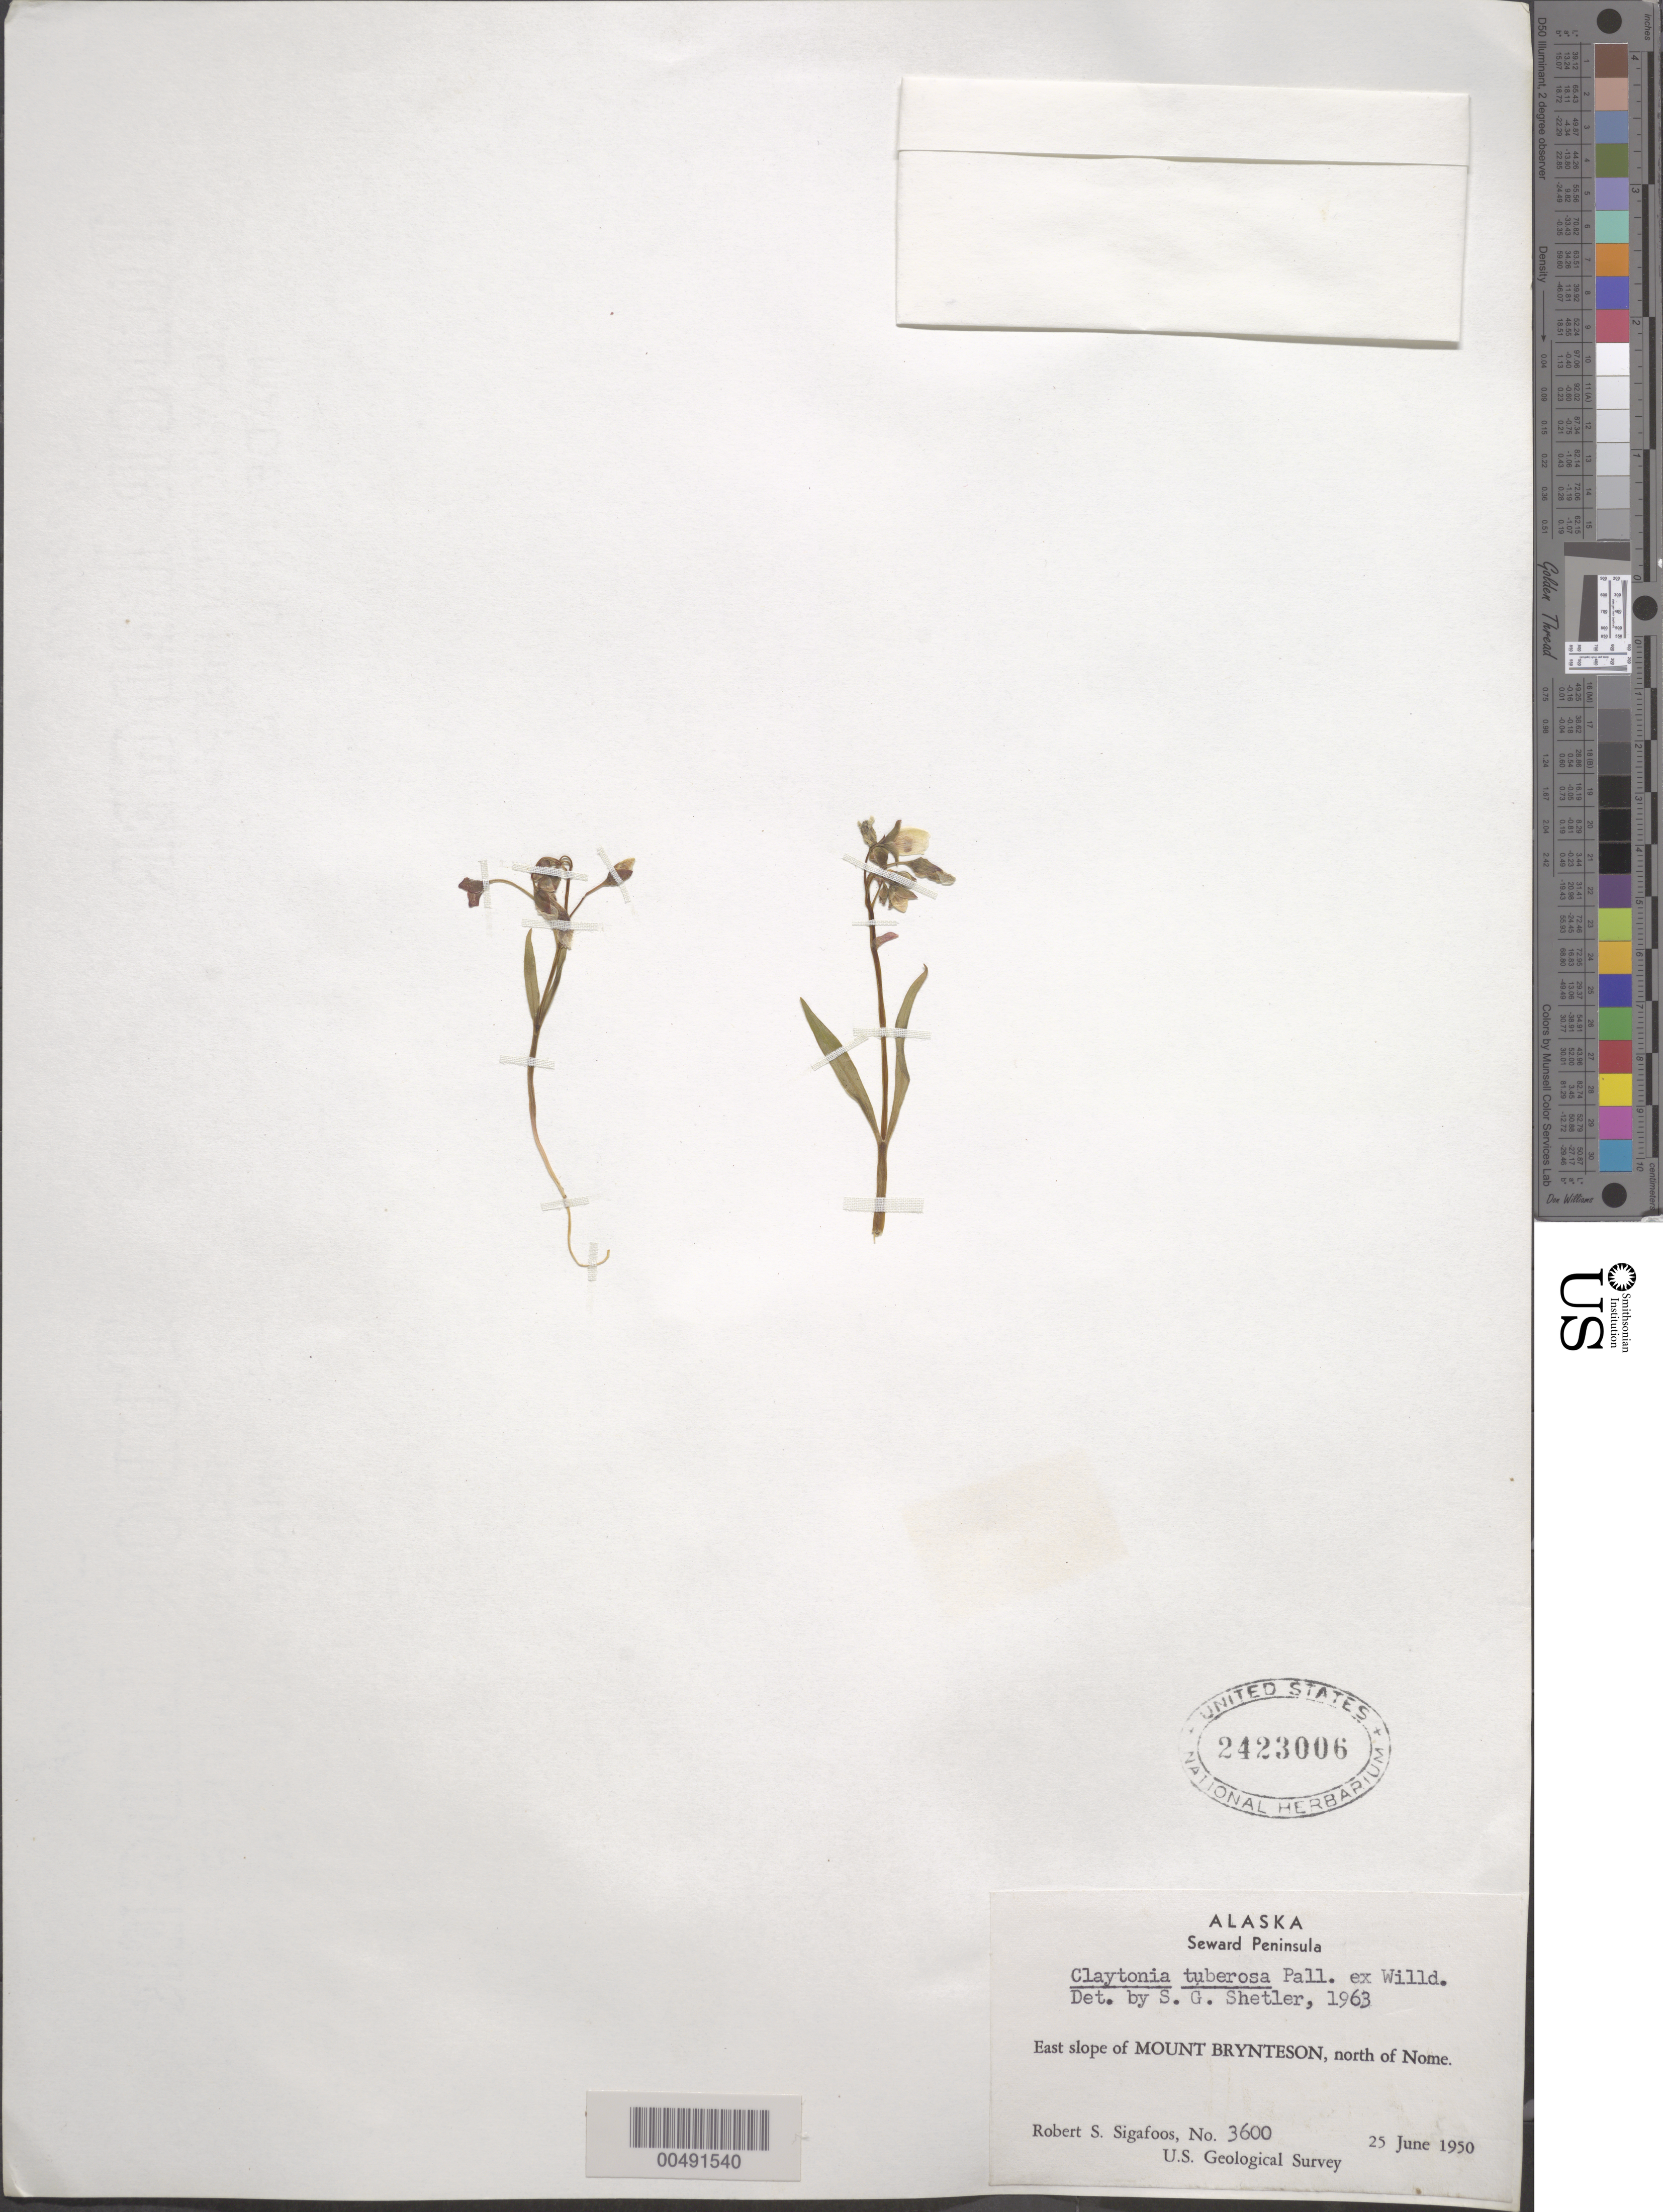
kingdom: Plantae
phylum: Tracheophyta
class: Magnoliopsida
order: Caryophyllales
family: Montiaceae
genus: Claytonia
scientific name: Claytonia tuberosa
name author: Pall. ex Willd.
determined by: Shetler, Stanwyn G., (US), NMNH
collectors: R. Sigafoos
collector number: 3600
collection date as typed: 25 Jun 1950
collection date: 1950-06-25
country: United States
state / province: Alaska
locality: Seward Peninsula, east slope of Mount Brynteson, north of Nome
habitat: on east slope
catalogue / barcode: US 2423006